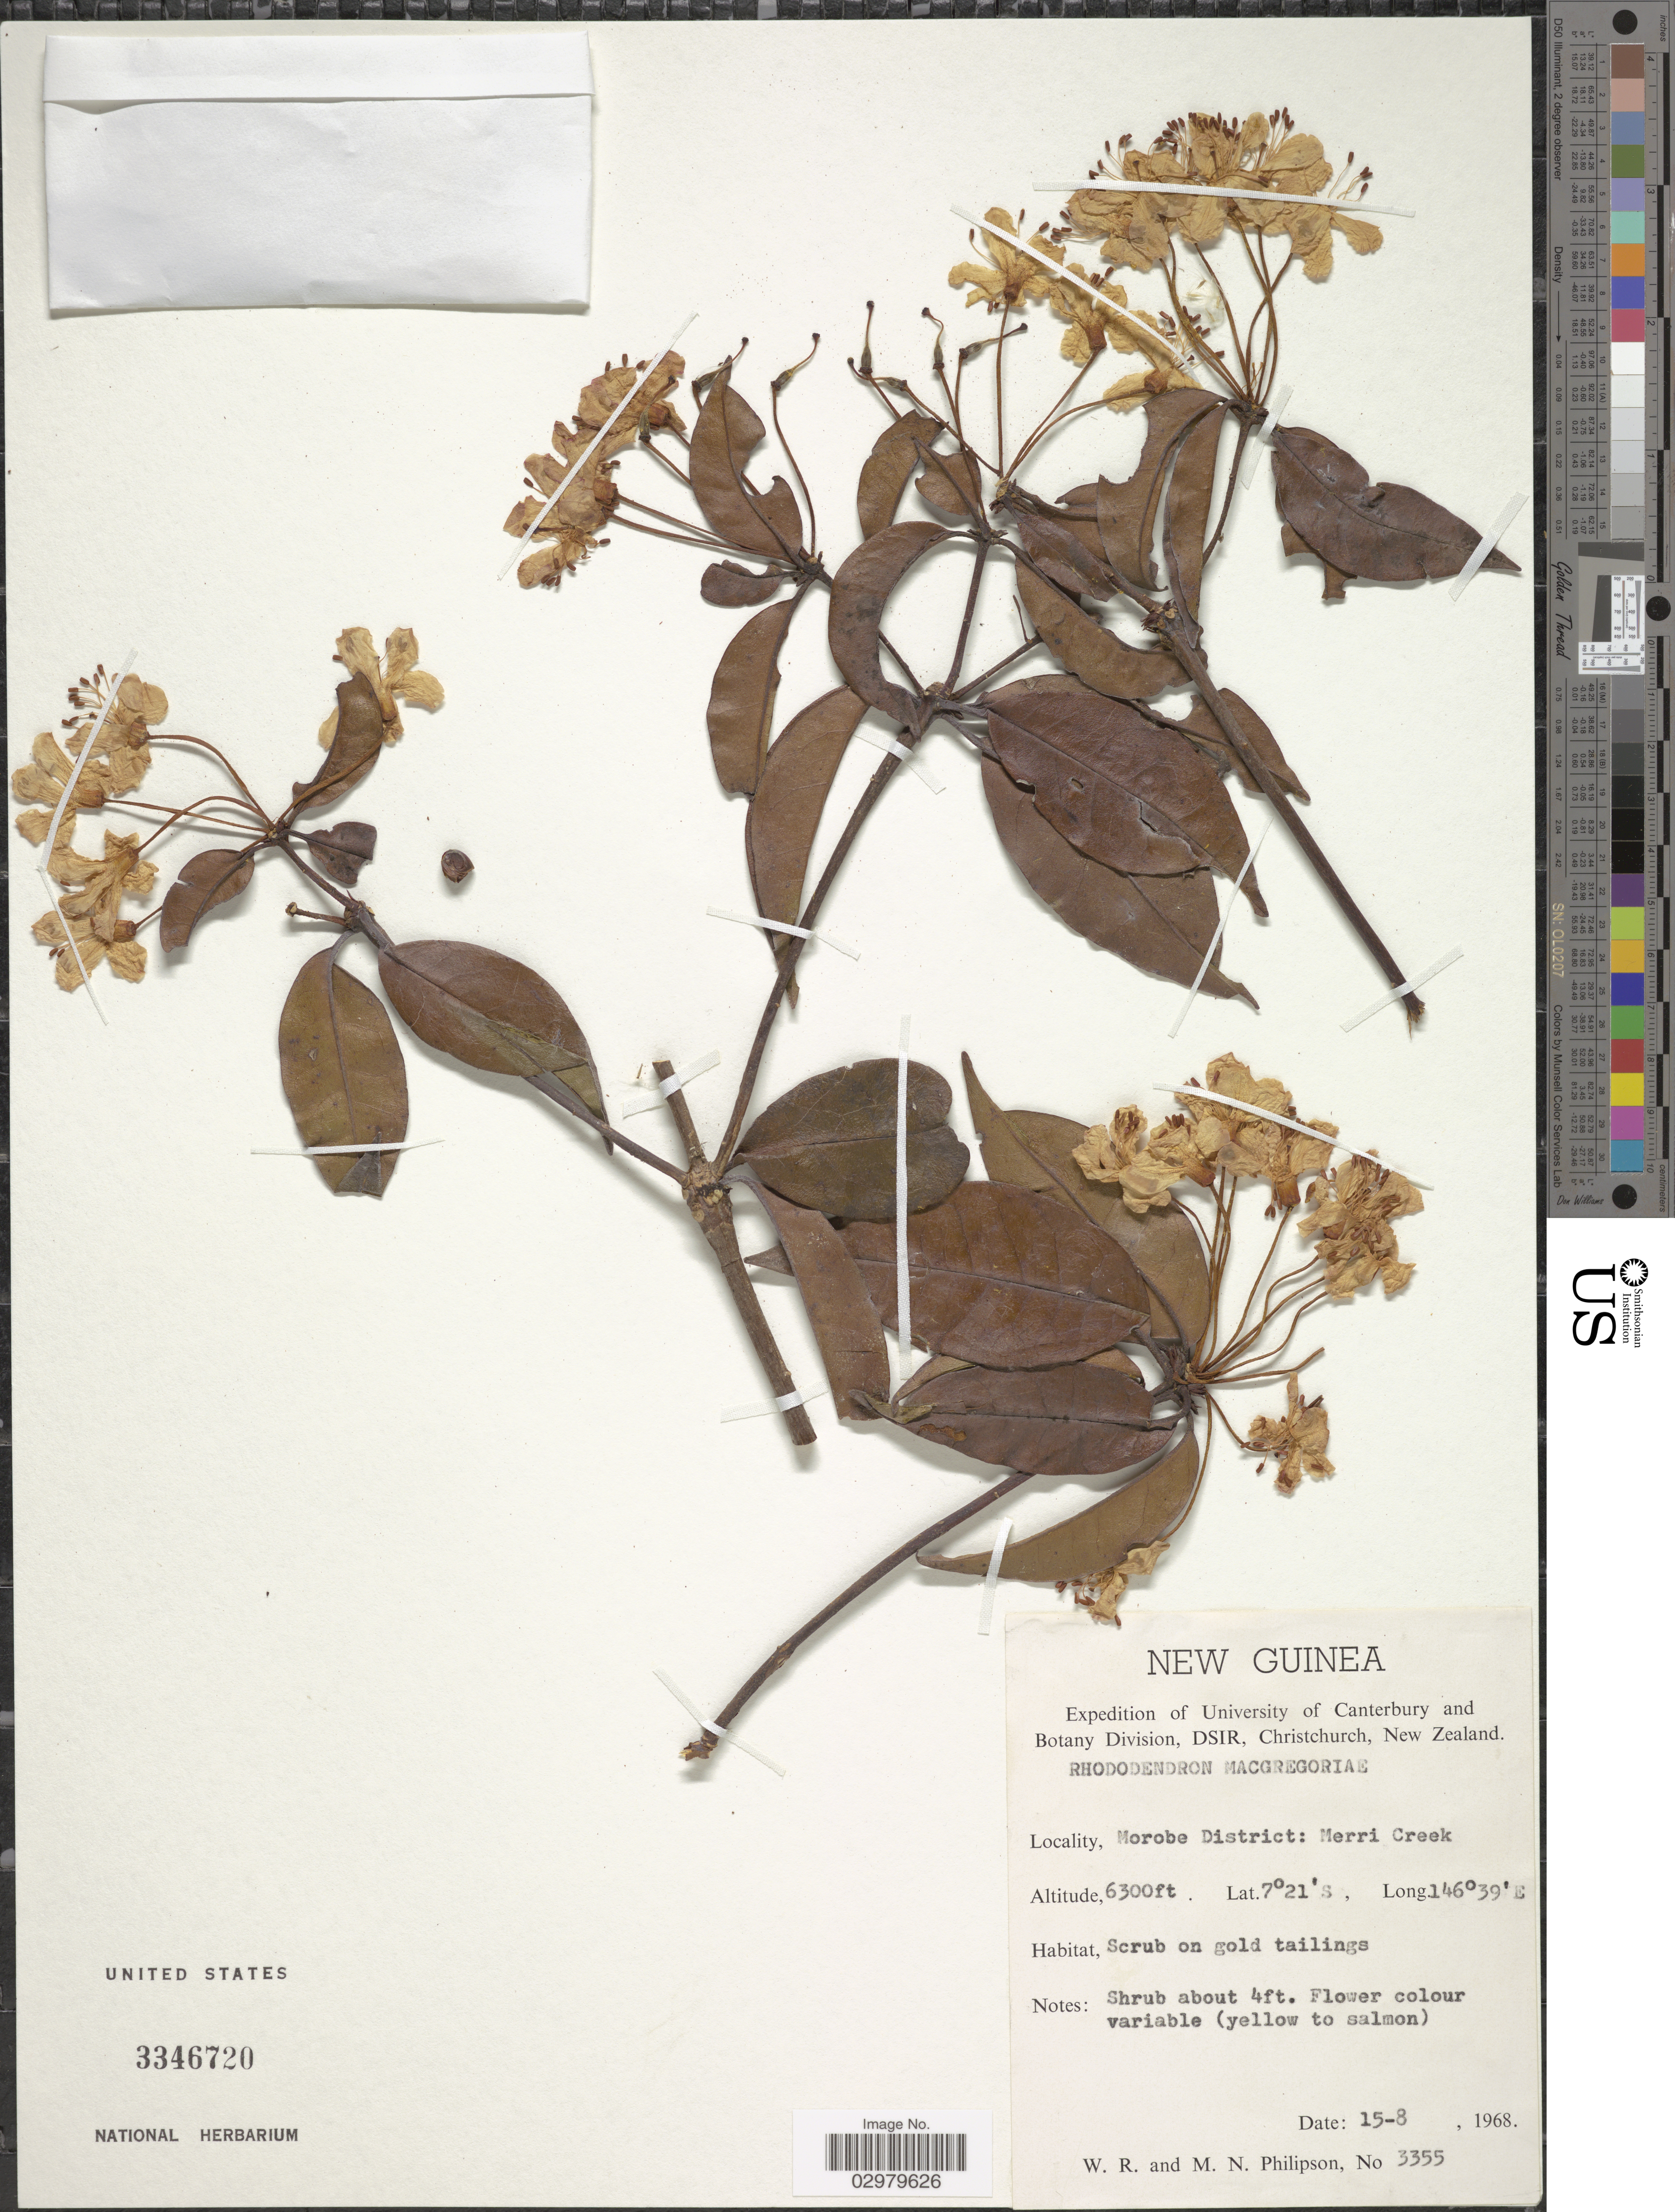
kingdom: Plantae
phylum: Tracheophyta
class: Magnoliopsida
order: Ericales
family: Ericaceae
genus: Rhododendron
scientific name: Rhododendron macgregoriae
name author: F. Muell.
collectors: W. R. Philipson & M. Philipson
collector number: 3355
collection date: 1968-08-15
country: Papua New Guinea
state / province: Morobe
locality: New Guinea. Morobe District: Merri Creek.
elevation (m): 1920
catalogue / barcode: US 3346720